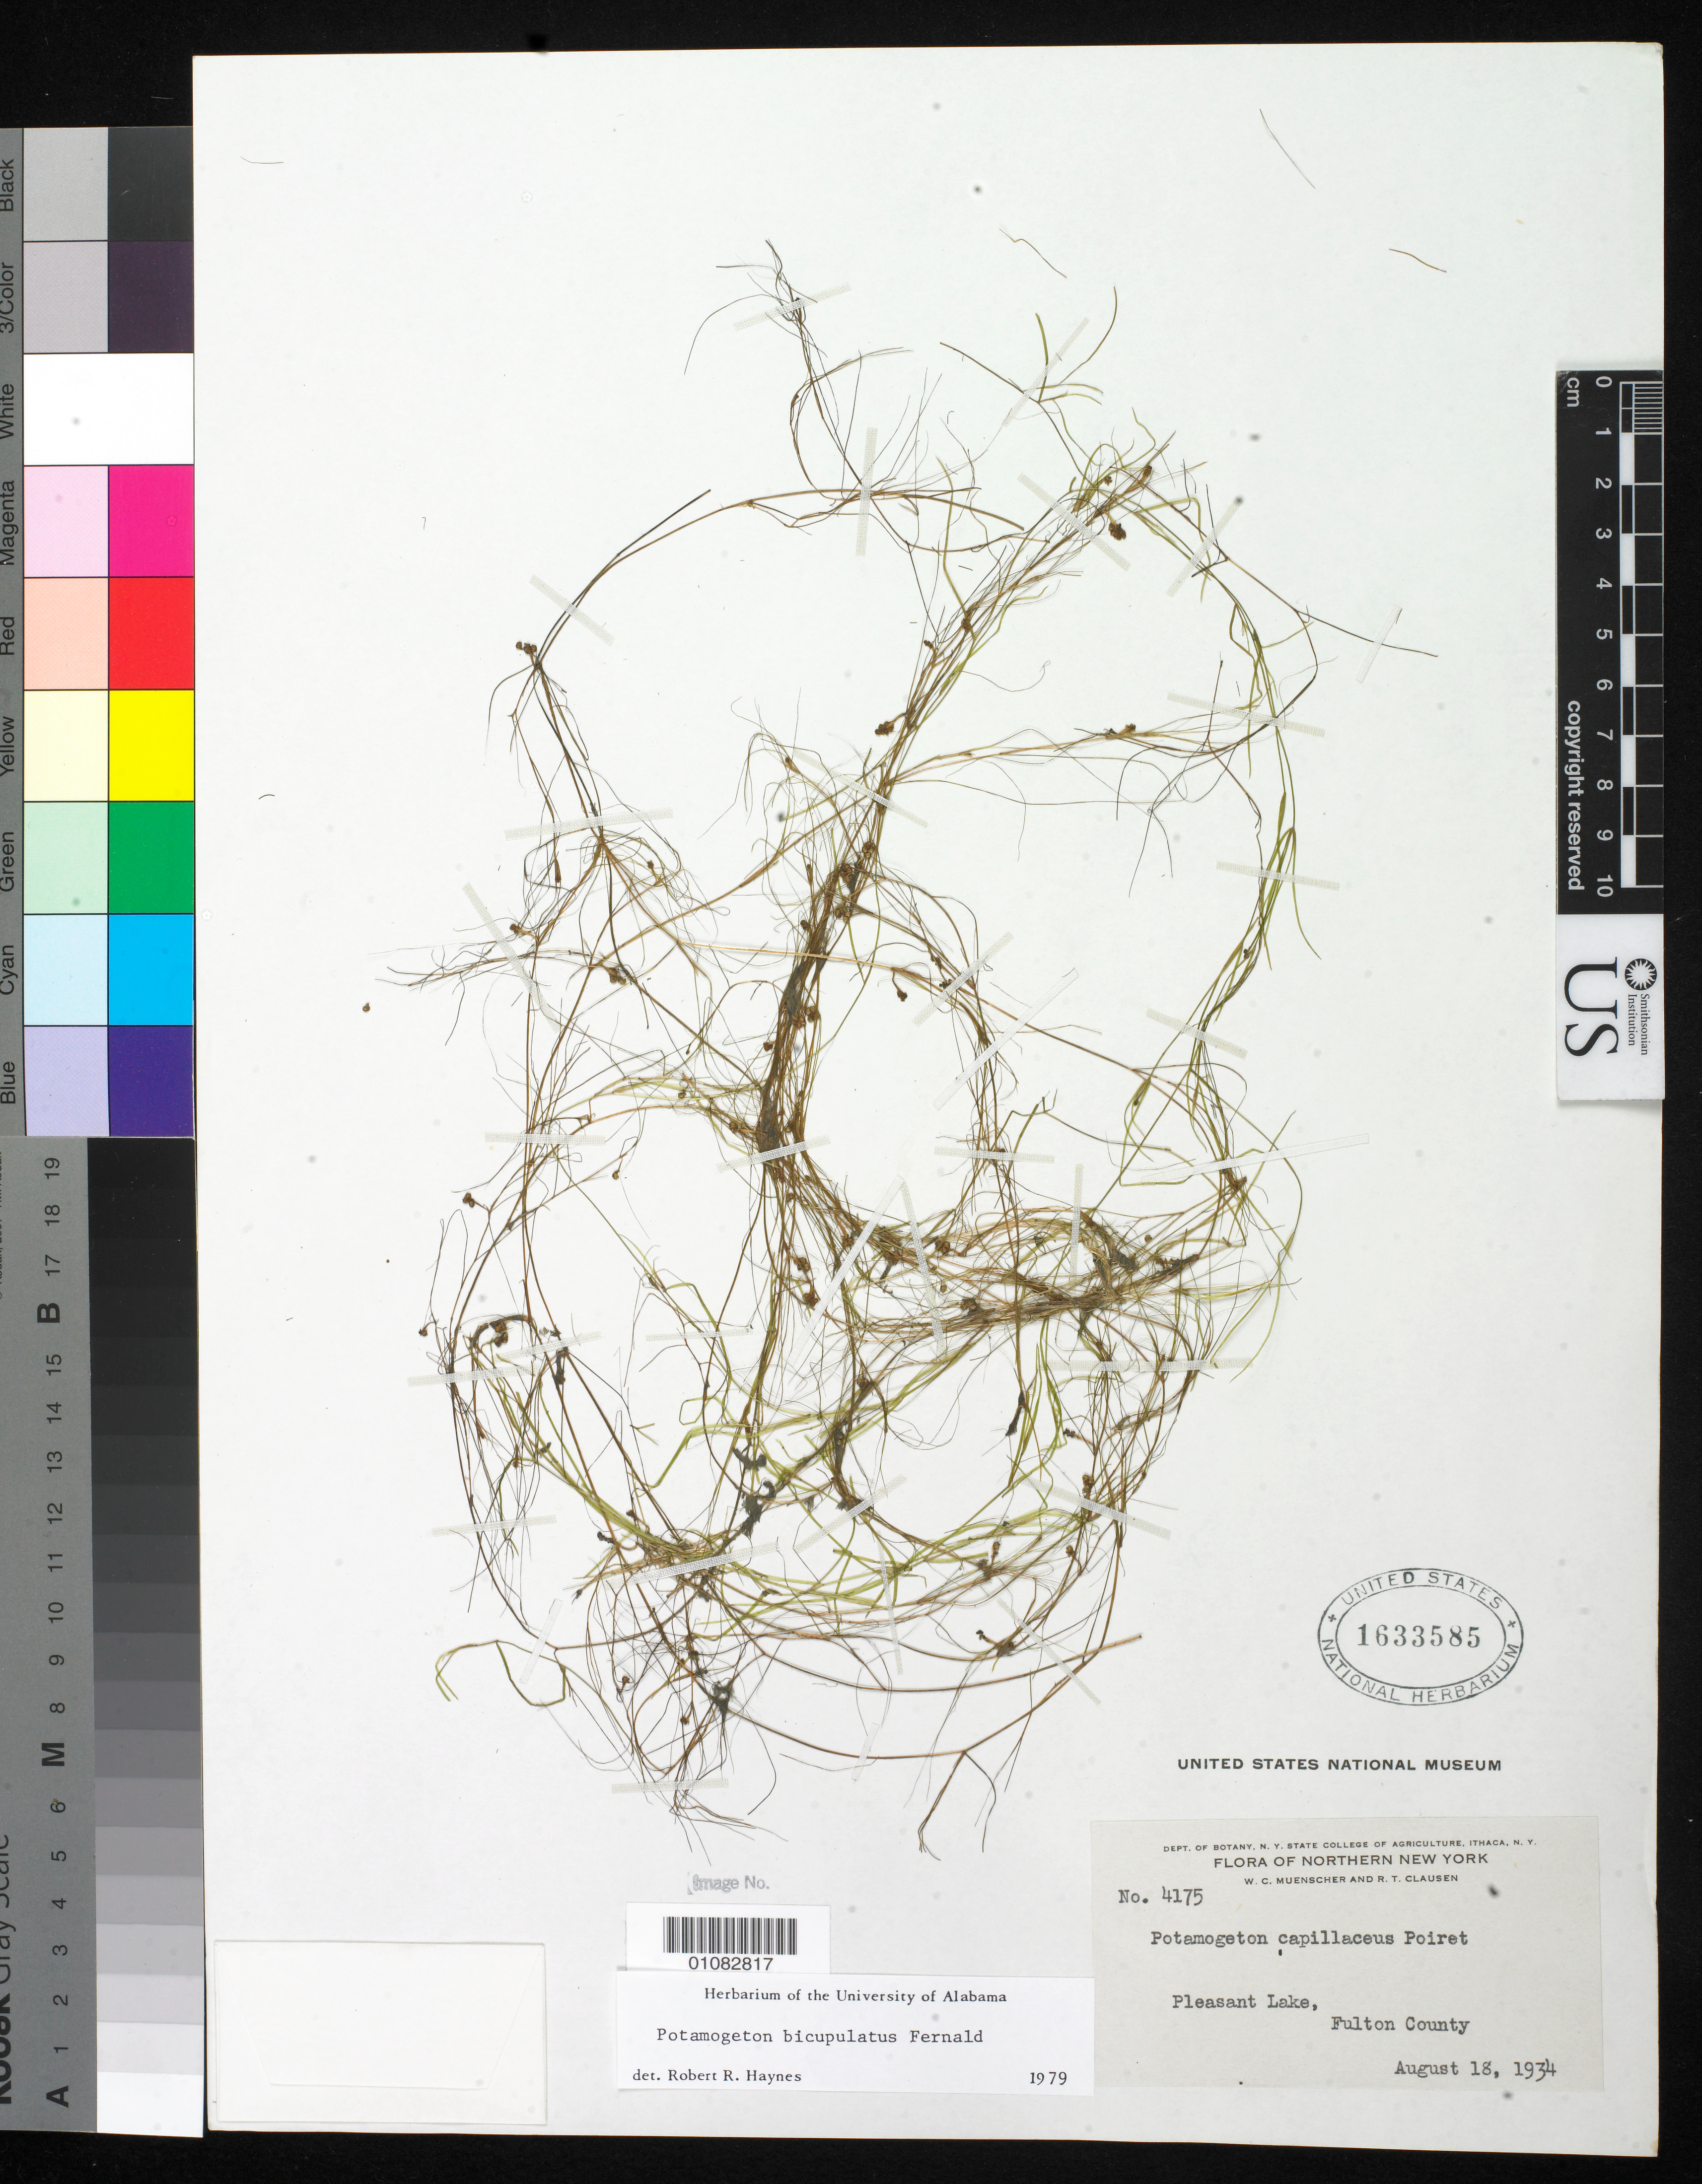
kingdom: Plantae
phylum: Tracheophyta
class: Liliopsida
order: Alismatales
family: Potamogetonaceae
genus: Potamogeton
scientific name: Potamogeton bicupulatus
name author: Fernald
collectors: W. Muenscher & R. T. Clausen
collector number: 4175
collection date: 1934-08-18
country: United States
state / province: New York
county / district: Fulton County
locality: Pleasant Lake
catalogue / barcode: US 1633585